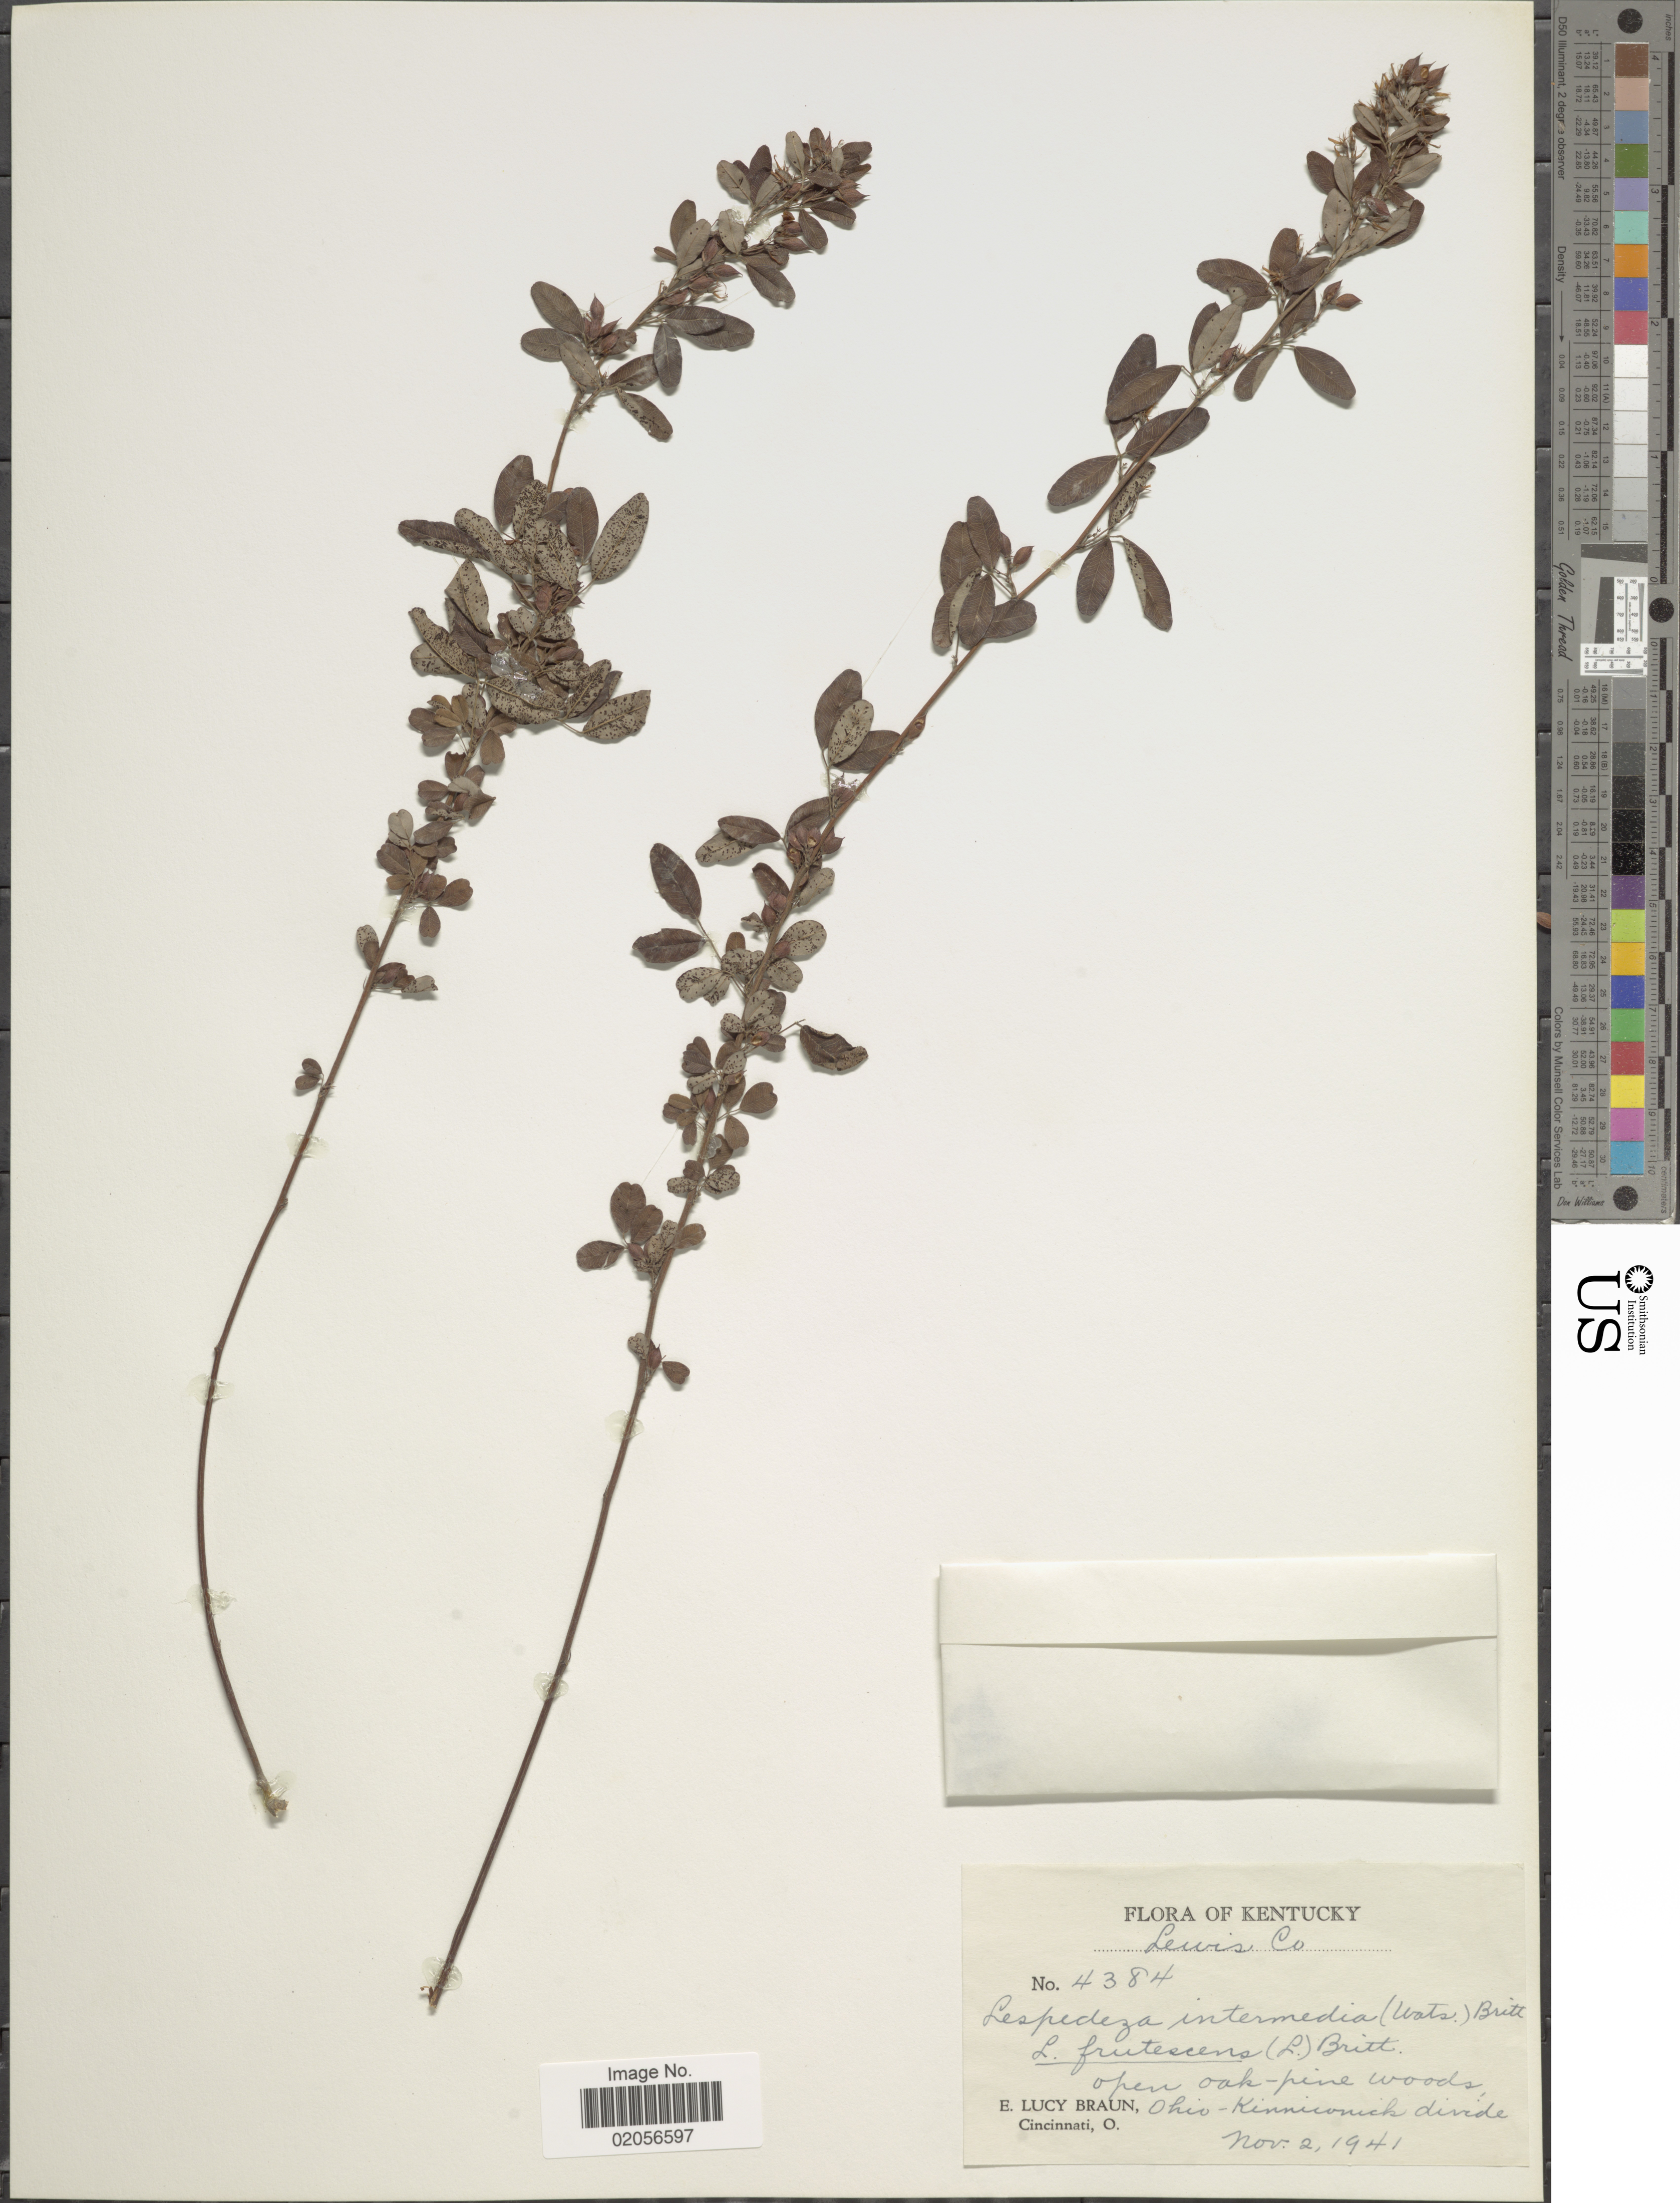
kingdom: Plantae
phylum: Tracheophyta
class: Magnoliopsida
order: Fabales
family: Fabaceae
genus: Lespedeza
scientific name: Lespedeza intermedia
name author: (S. Watson) Britton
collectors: E. L. Braun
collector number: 4384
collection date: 1941-11-02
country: United States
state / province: Kentucky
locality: Lewis Co, open oak-pine woods, Ohio-Kinniconick divide